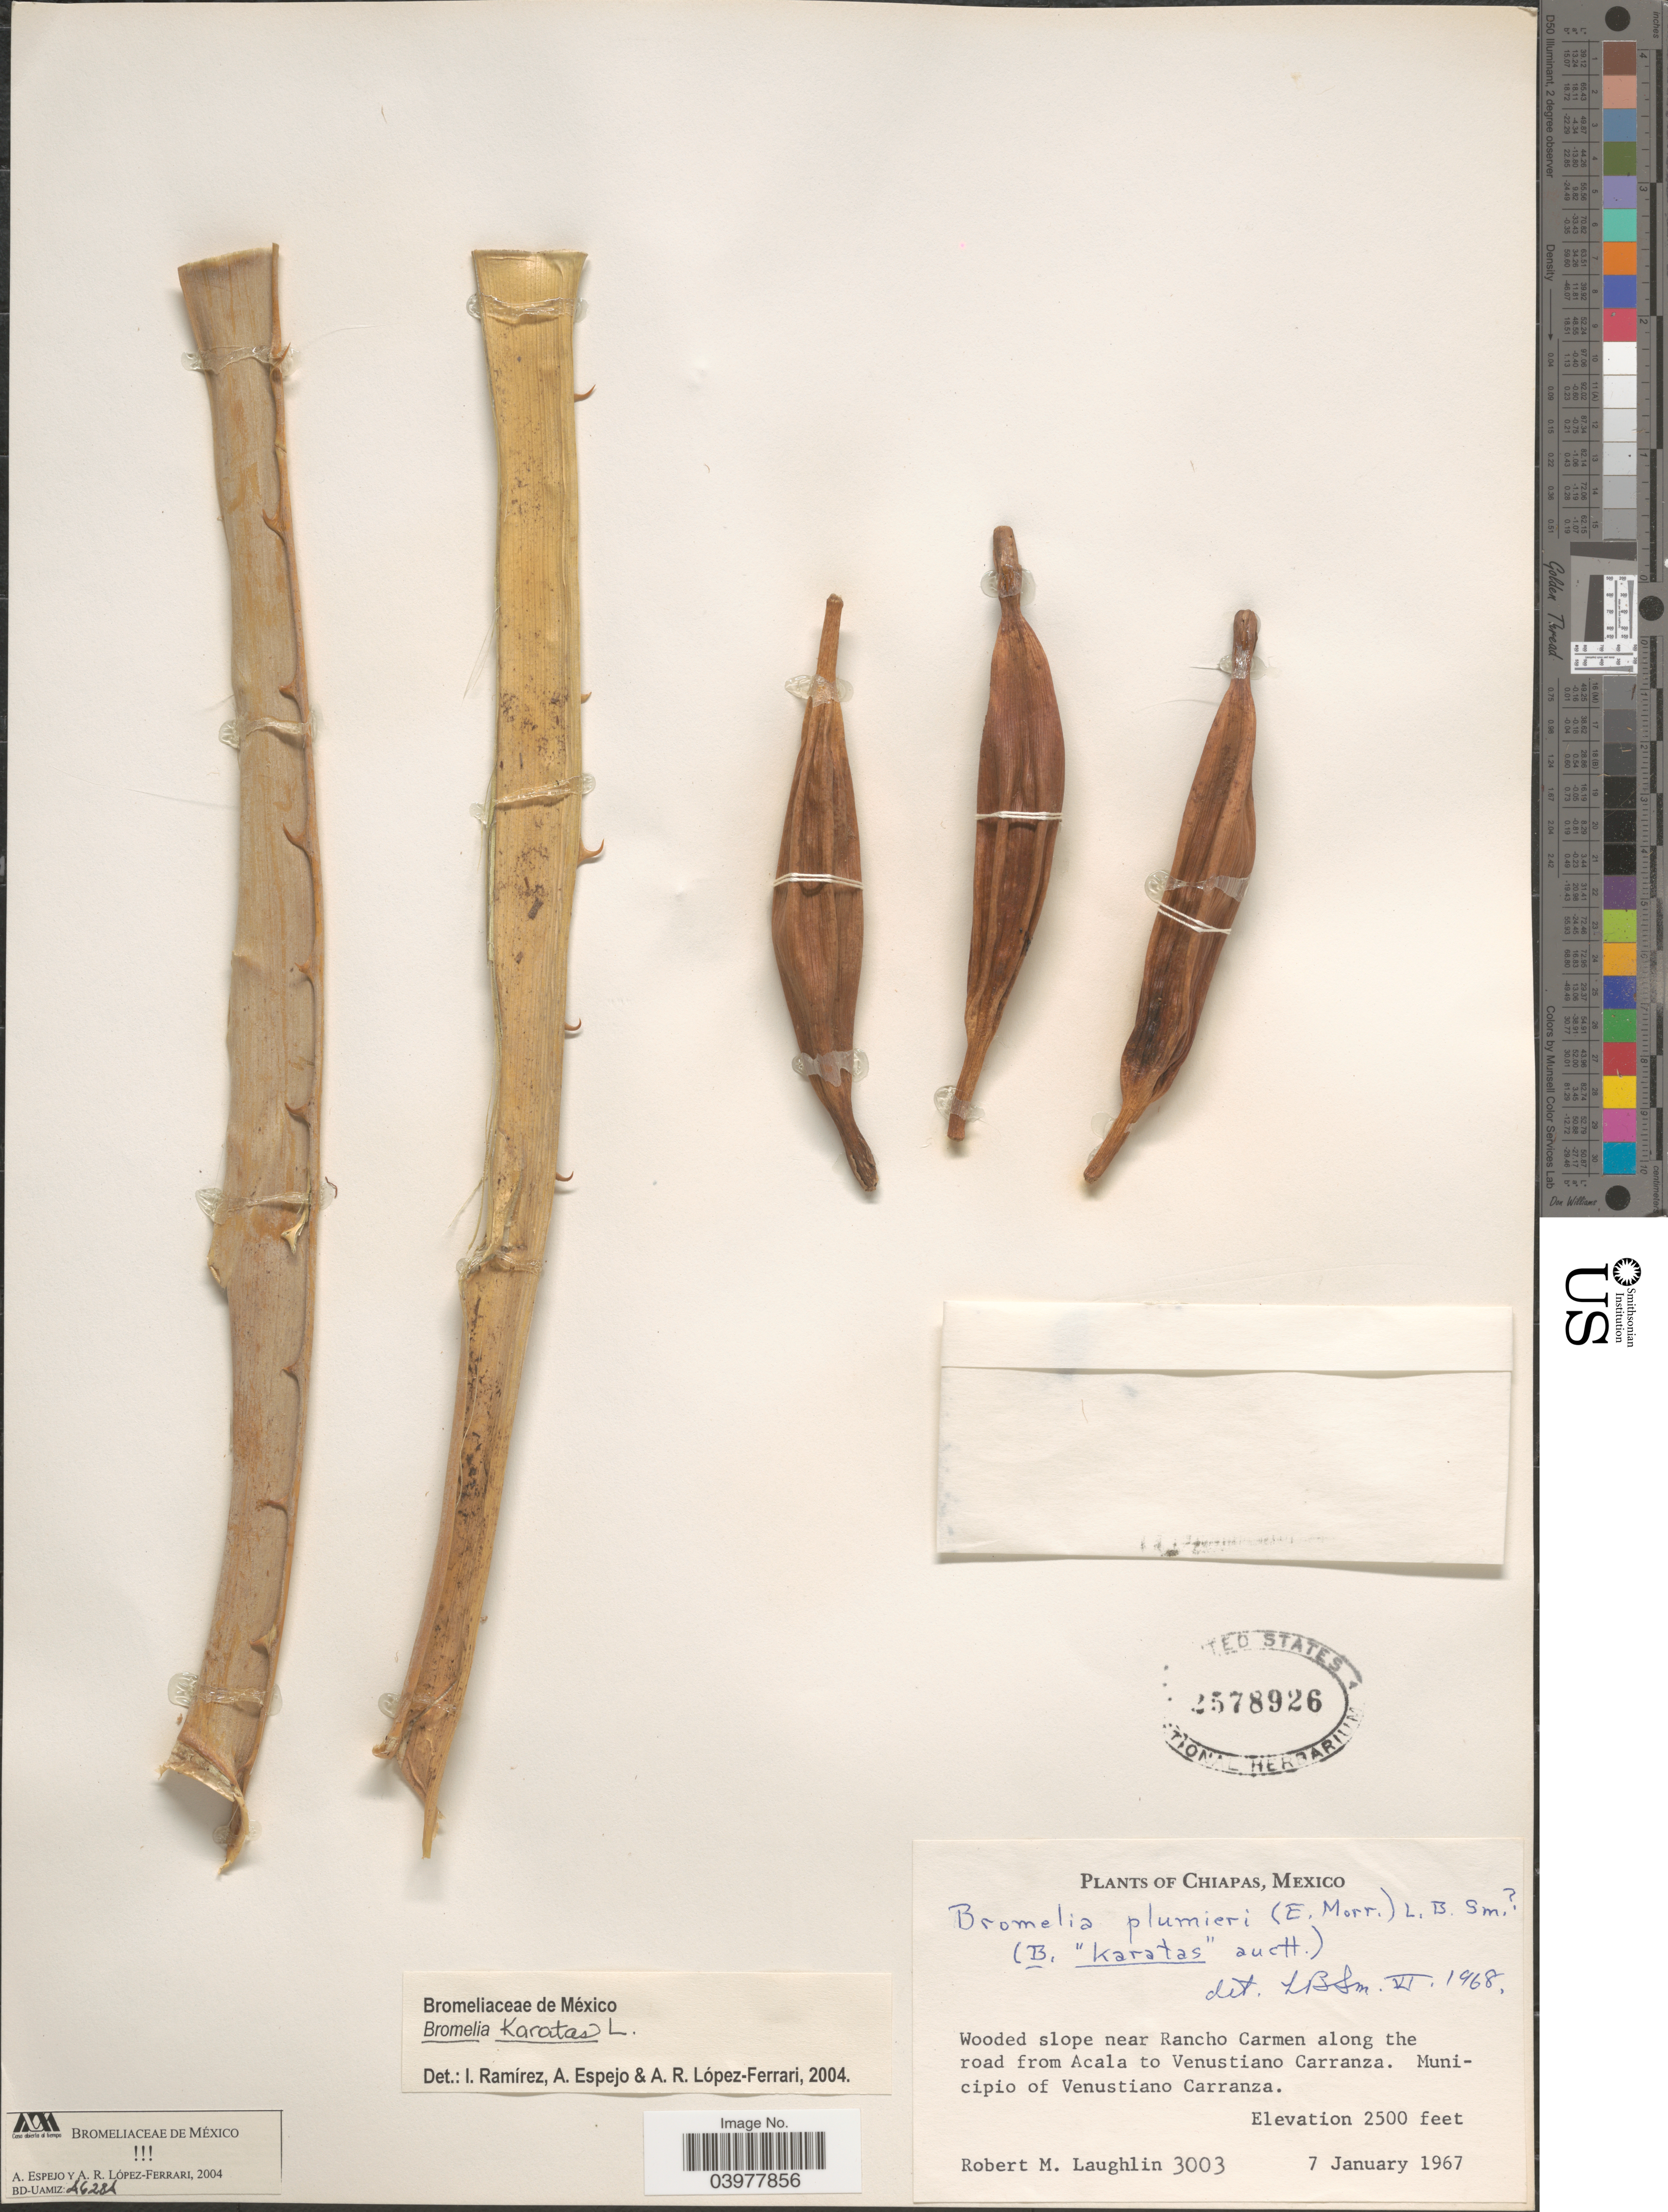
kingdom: Plantae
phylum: Tracheophyta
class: Liliopsida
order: Poales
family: Bromeliaceae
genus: Bromelia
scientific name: Bromelia karatas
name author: L.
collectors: R. M. Laughlin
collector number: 3003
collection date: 1967-01-07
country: Mexico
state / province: Chiapas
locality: Wooded slope near Rancho Carmen along the road from Acala to Venustiano Carranza. Municipio of Venustiano Carranza.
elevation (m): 762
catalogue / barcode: US 2578926